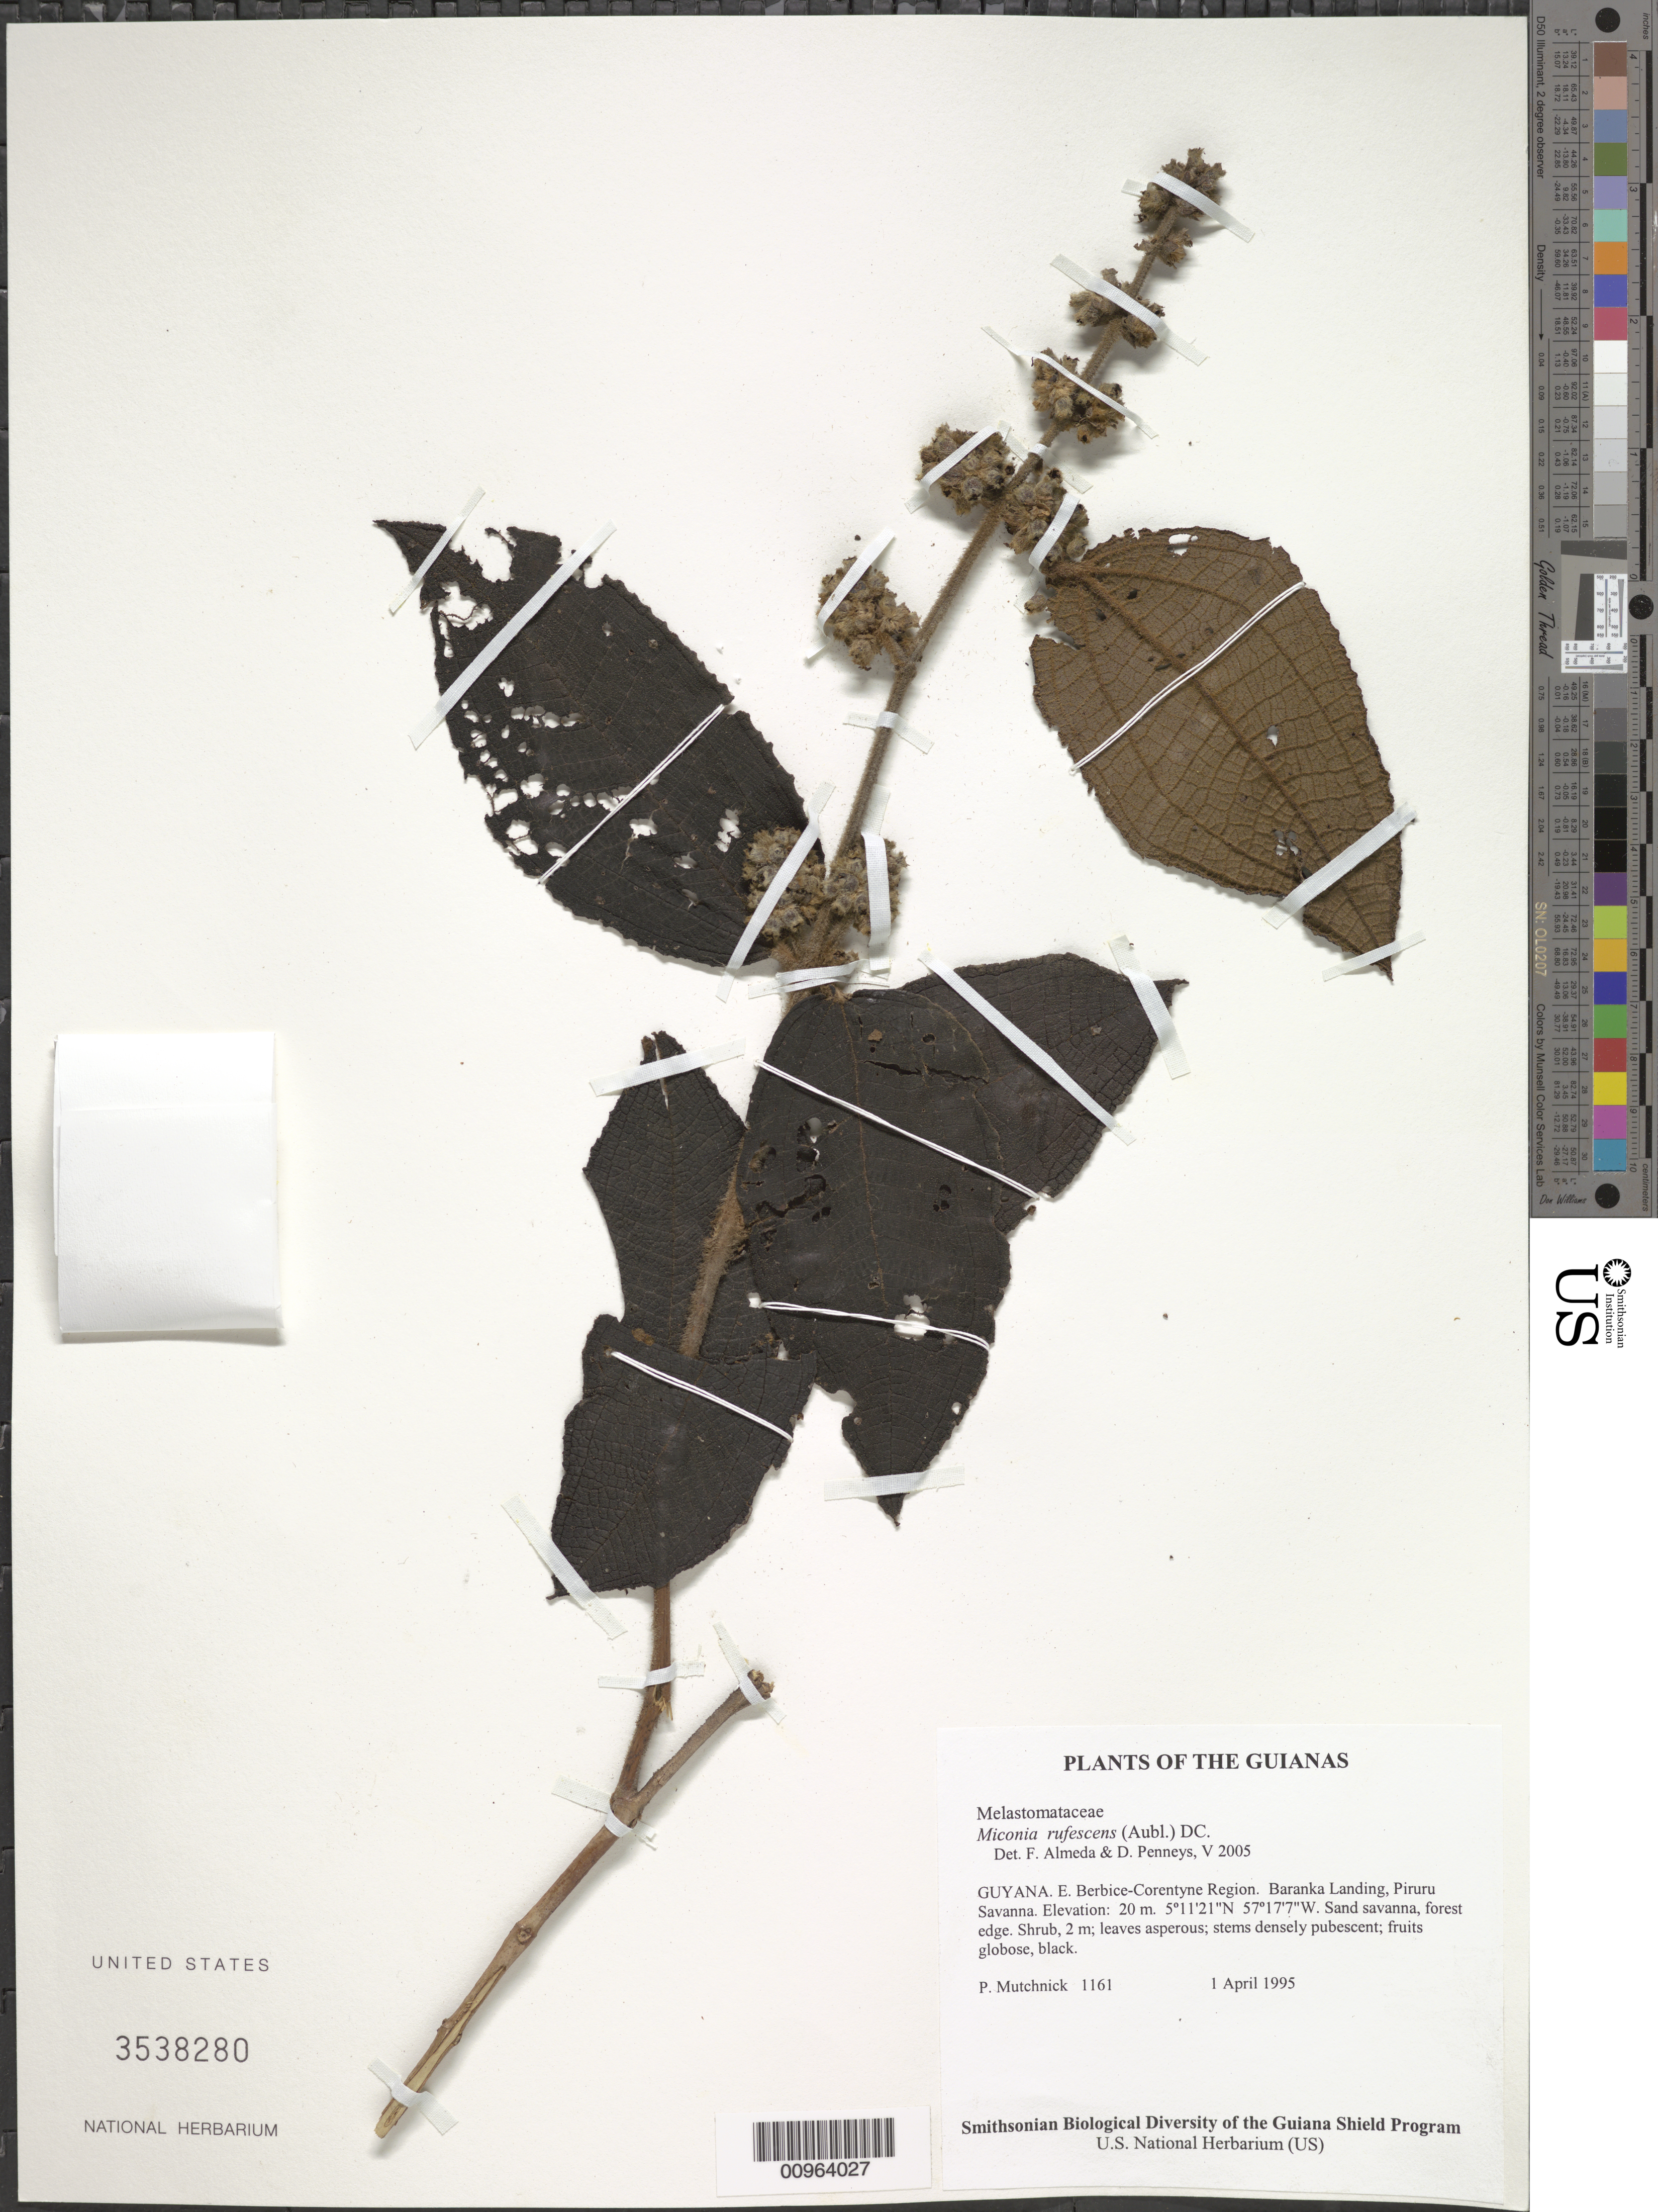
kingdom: Plantae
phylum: Tracheophyta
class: Magnoliopsida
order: Myrtales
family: Melastomataceae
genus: Miconia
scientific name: Miconia rufescens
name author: (Aubl.) DC.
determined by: Almeda, F.; Penneys, D. S.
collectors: P. Mutchnick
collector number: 1161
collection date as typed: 1 April 1995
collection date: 1995-04-01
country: Guyana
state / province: E. Berbice-Corentyne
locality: Baranka Landing, Piruru Savanna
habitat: Sand savanna, forest edge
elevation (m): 20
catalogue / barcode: US 3538280